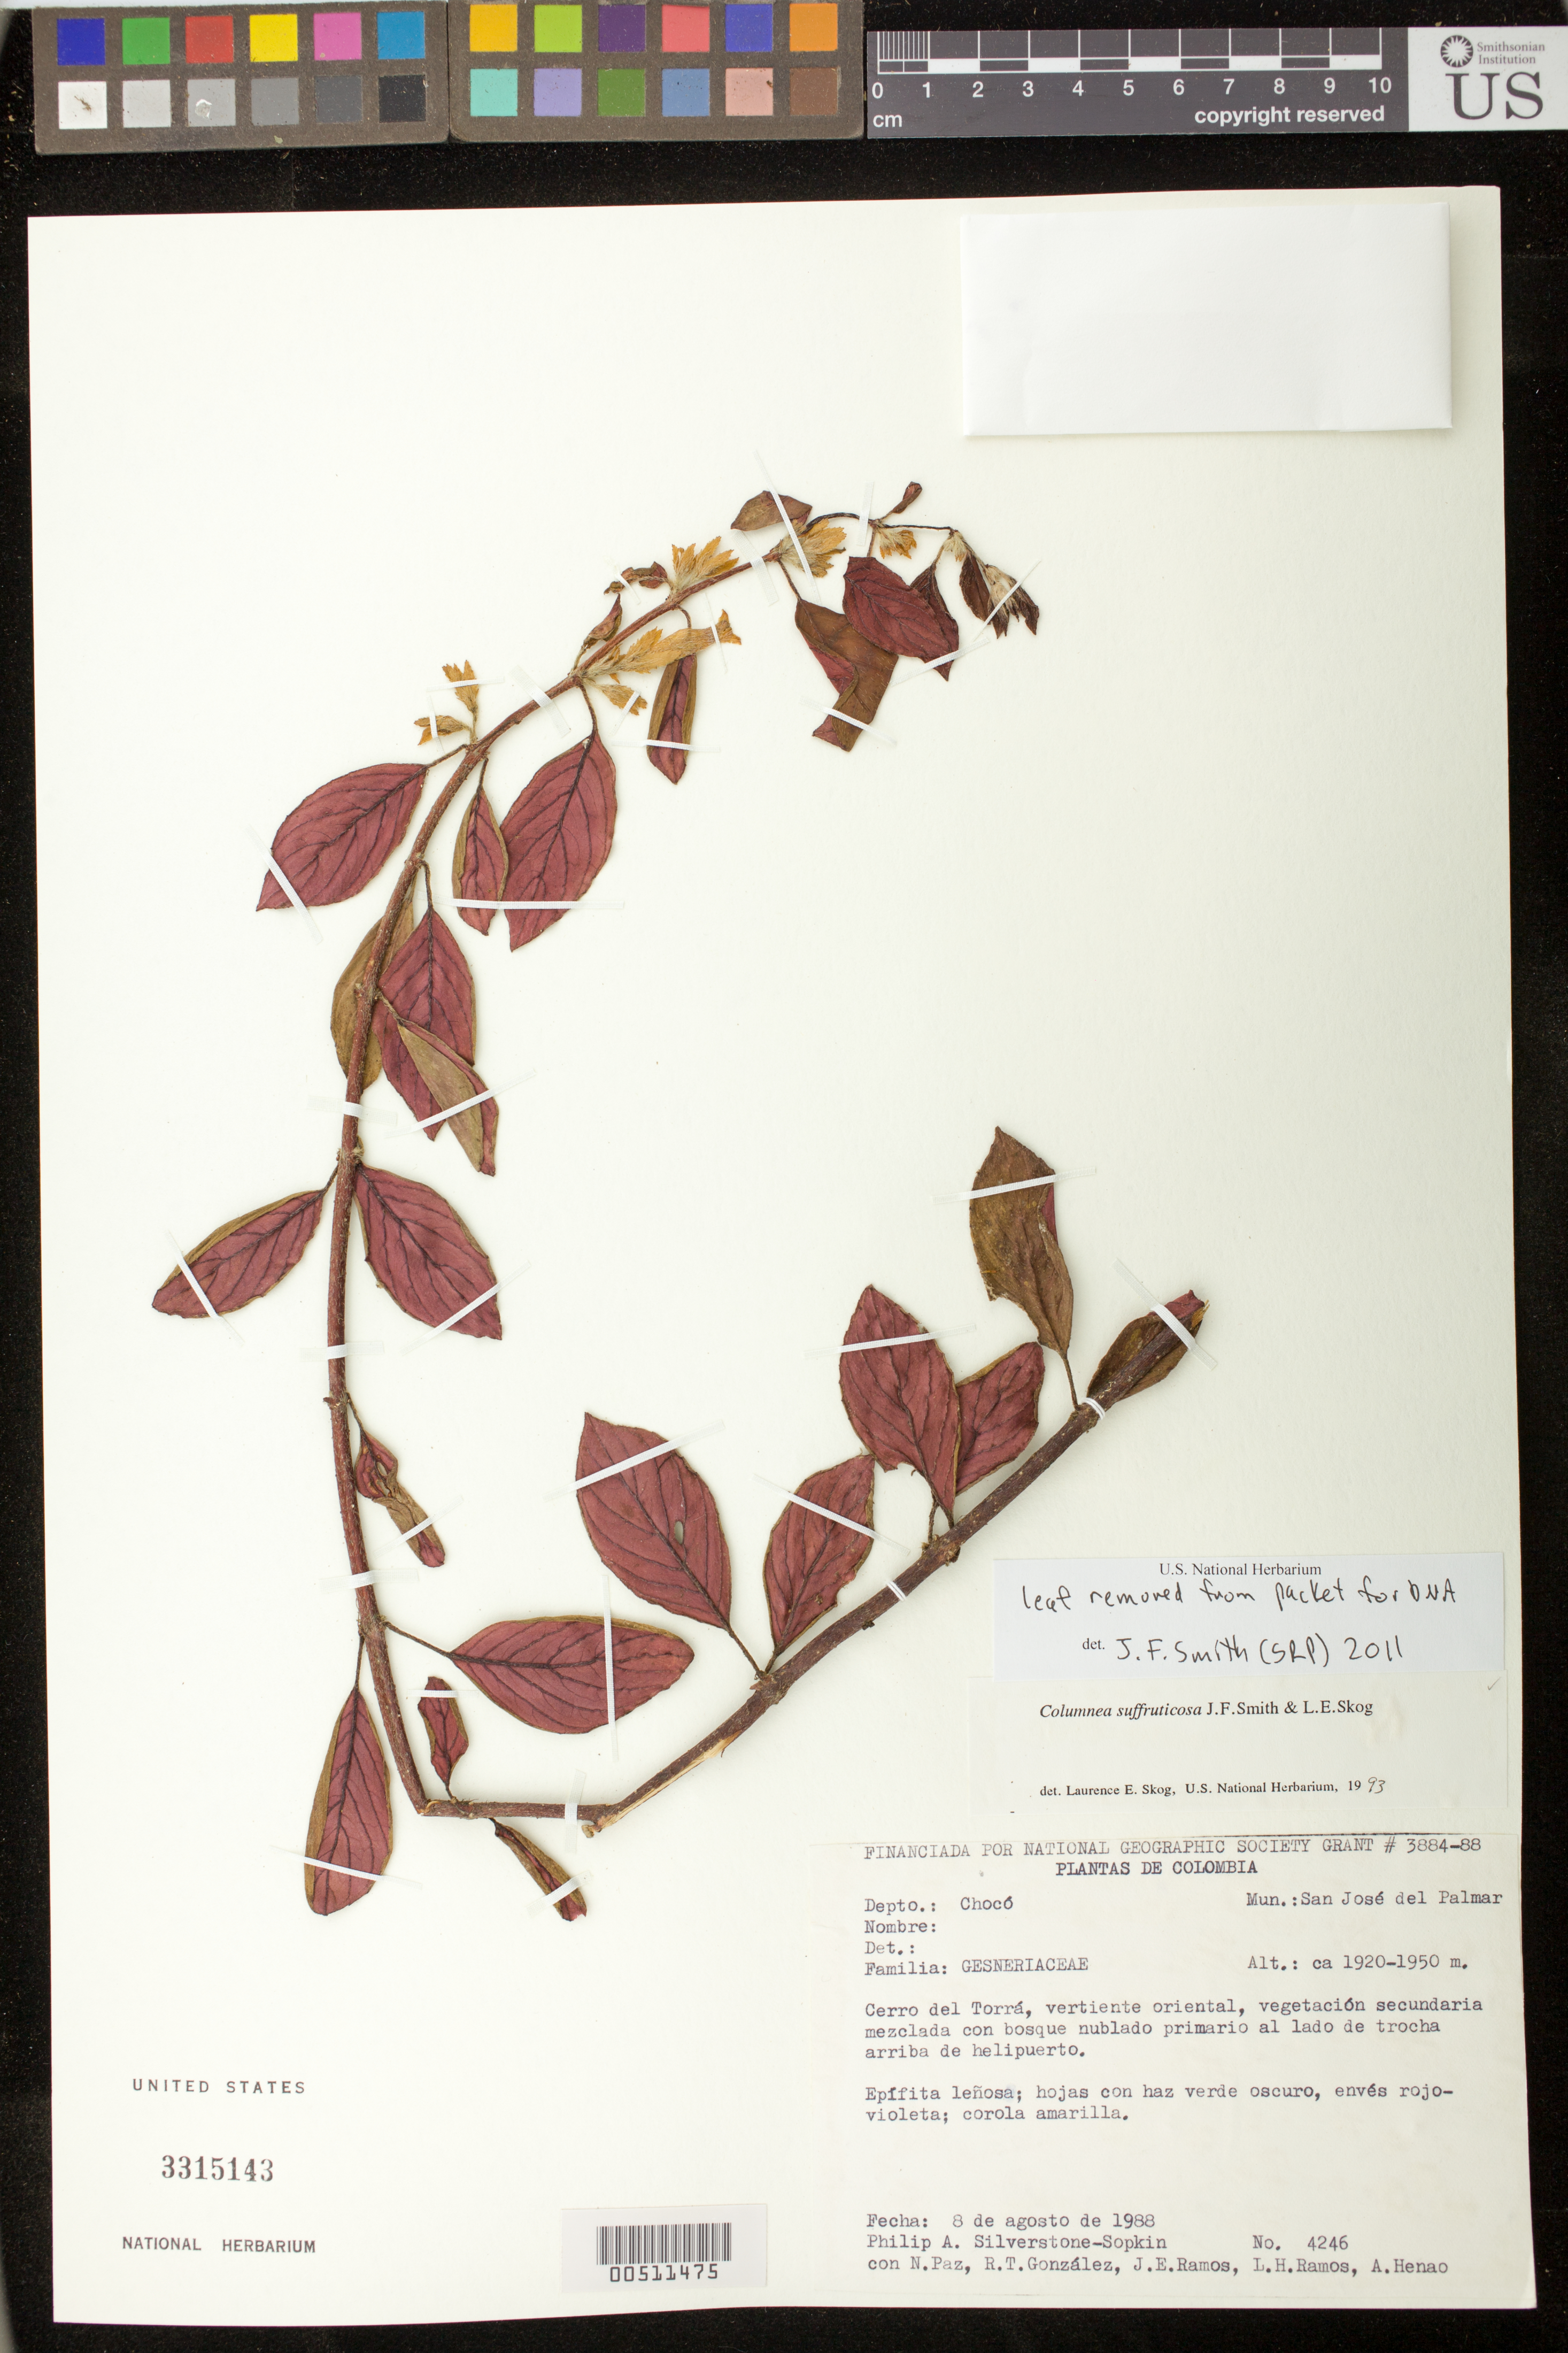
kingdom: Plantae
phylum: Tracheophyta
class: Magnoliopsida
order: Lamiales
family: Gesneriaceae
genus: Columnea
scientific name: Columnea suffruticosa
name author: J.F. Sm. & L.E. Skog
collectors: P. A. Silverstone-Sopkin, N. Paz, R. Gonzalez, J. E. Ramos, L. Ramos & A. Henao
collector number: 4246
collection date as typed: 08 Aug 1988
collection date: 1988-08-08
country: Colombia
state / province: Chocó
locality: San José del Palmar, Cerro del Torrá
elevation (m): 1920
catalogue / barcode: US 3315143